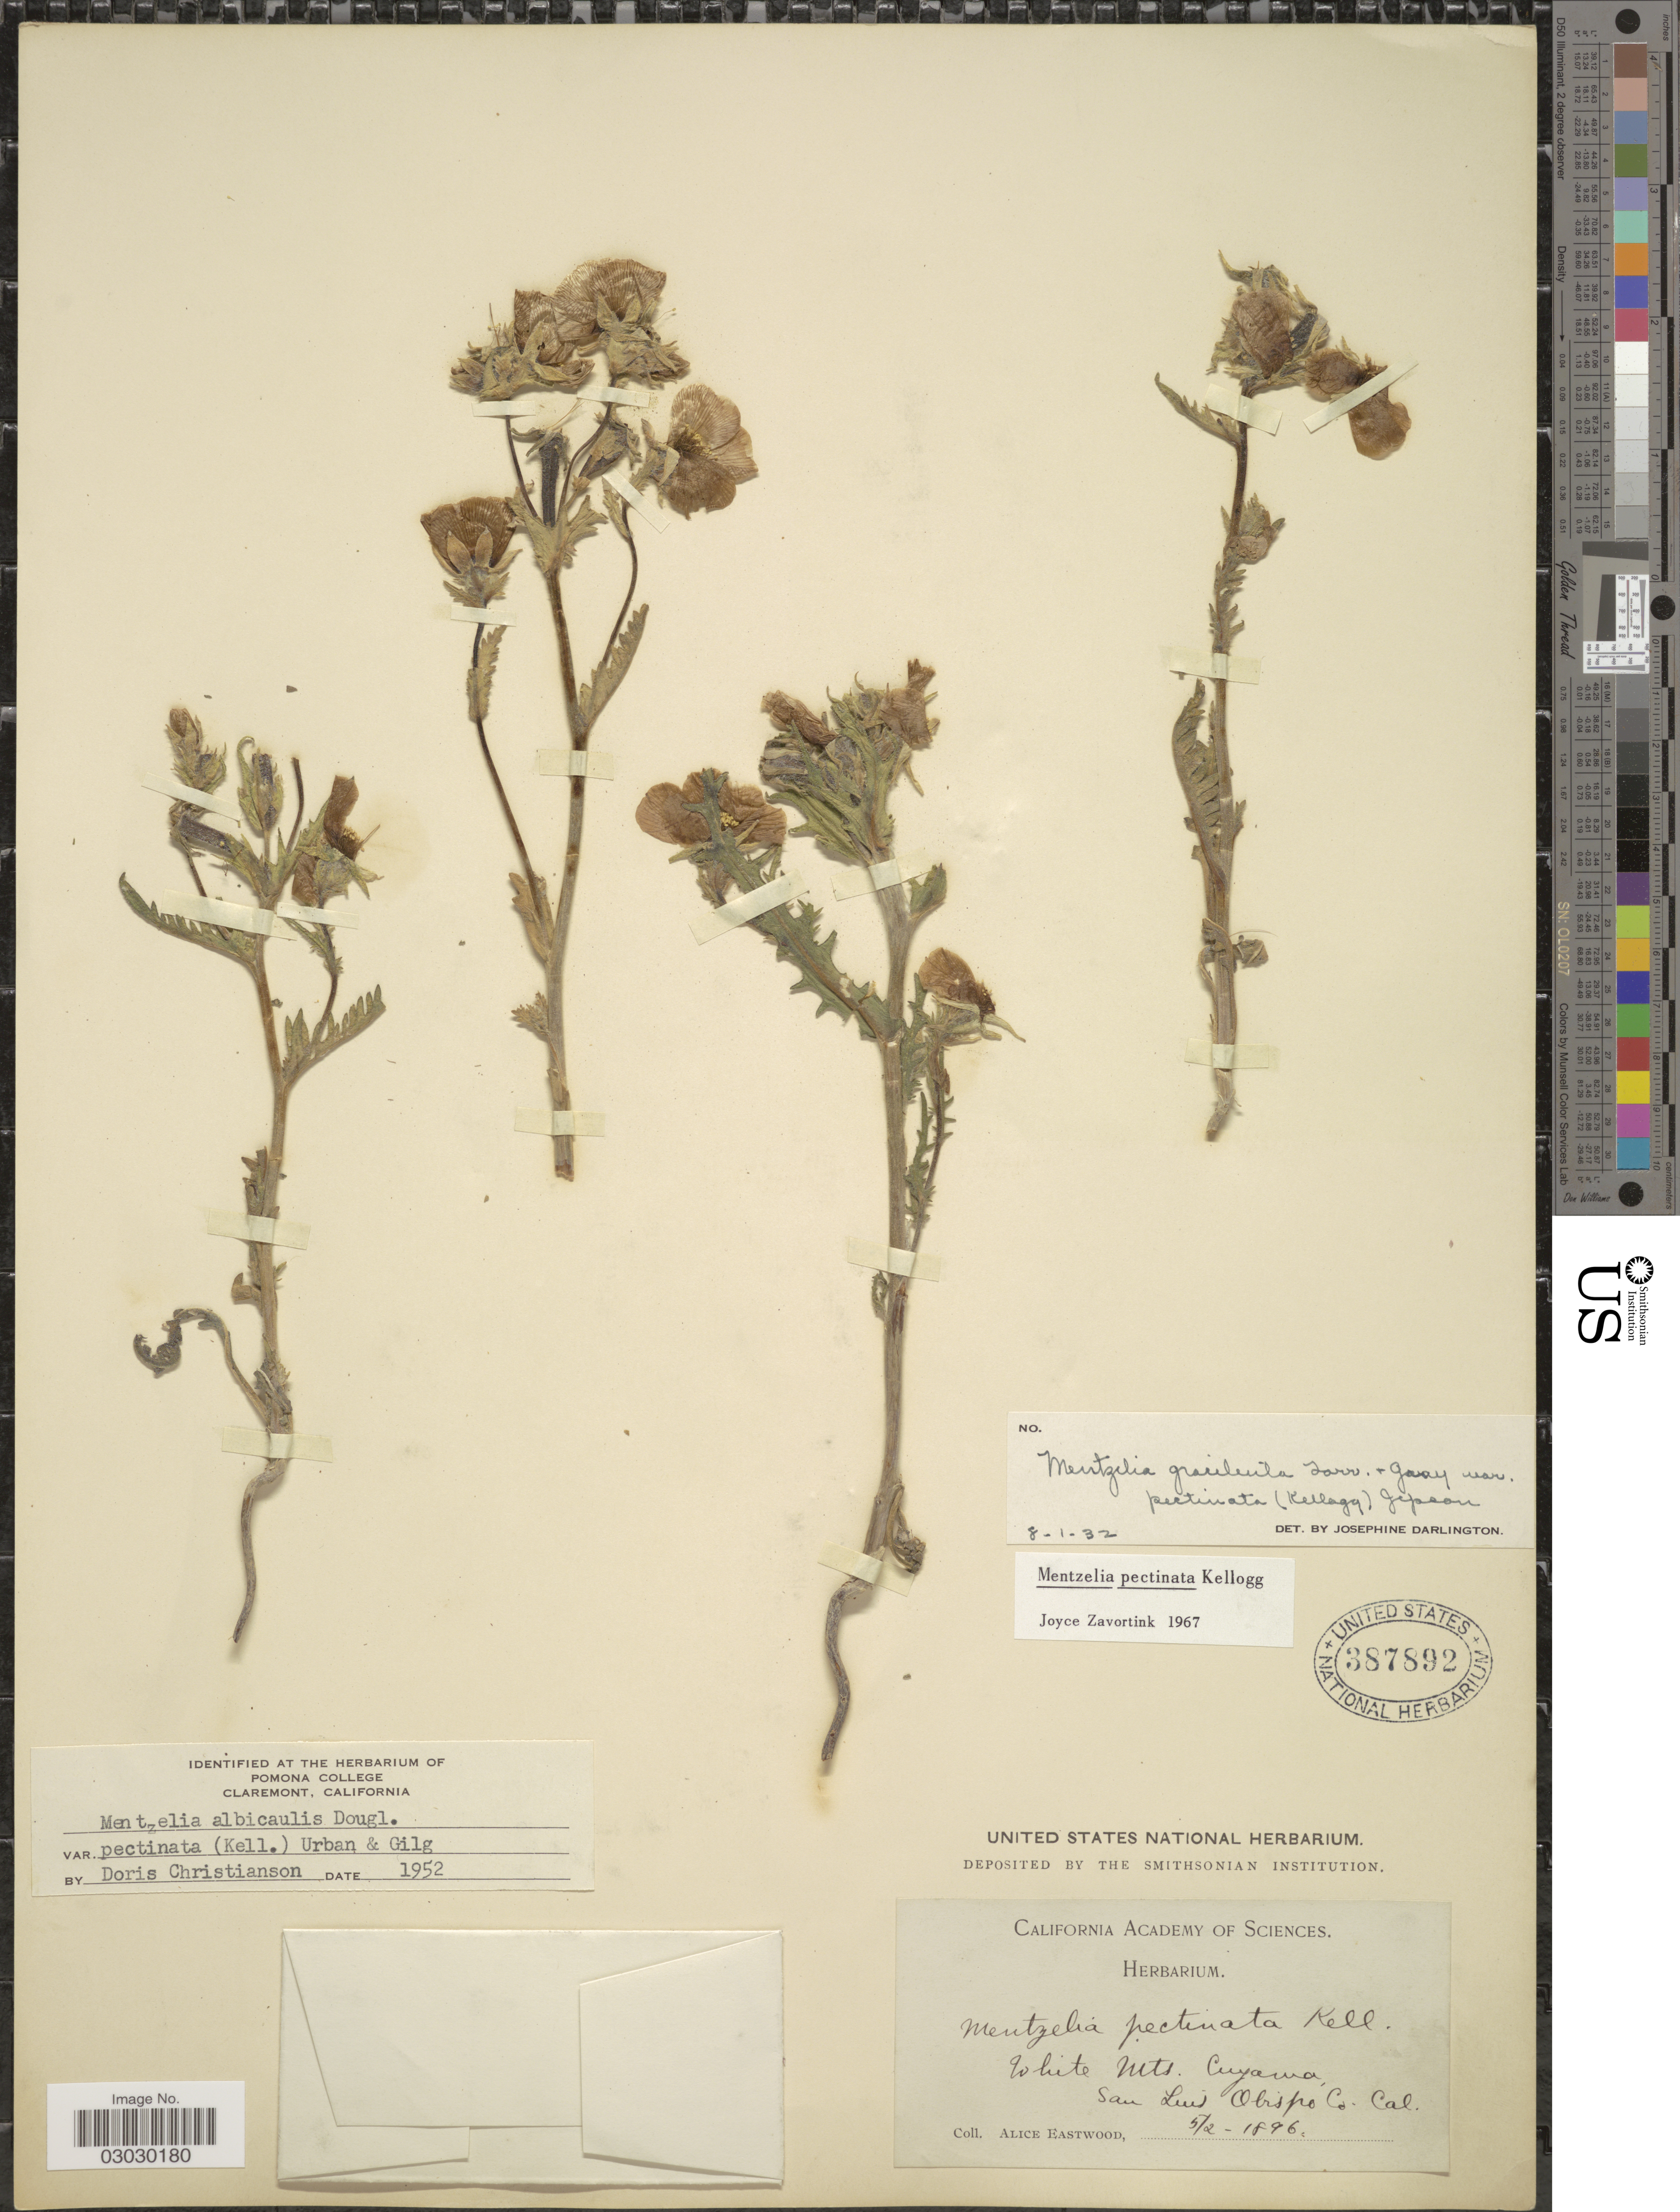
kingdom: Plantae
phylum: Tracheophyta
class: Magnoliopsida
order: Cornales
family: Loasaceae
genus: Mentzelia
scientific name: Mentzelia pectinata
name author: Kellogg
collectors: A. Eastwood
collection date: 1896-05-02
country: United States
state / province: California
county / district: San Luis Obispo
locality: White Mts., Cuyama, San Luis Obispo Co.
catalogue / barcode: US 387892